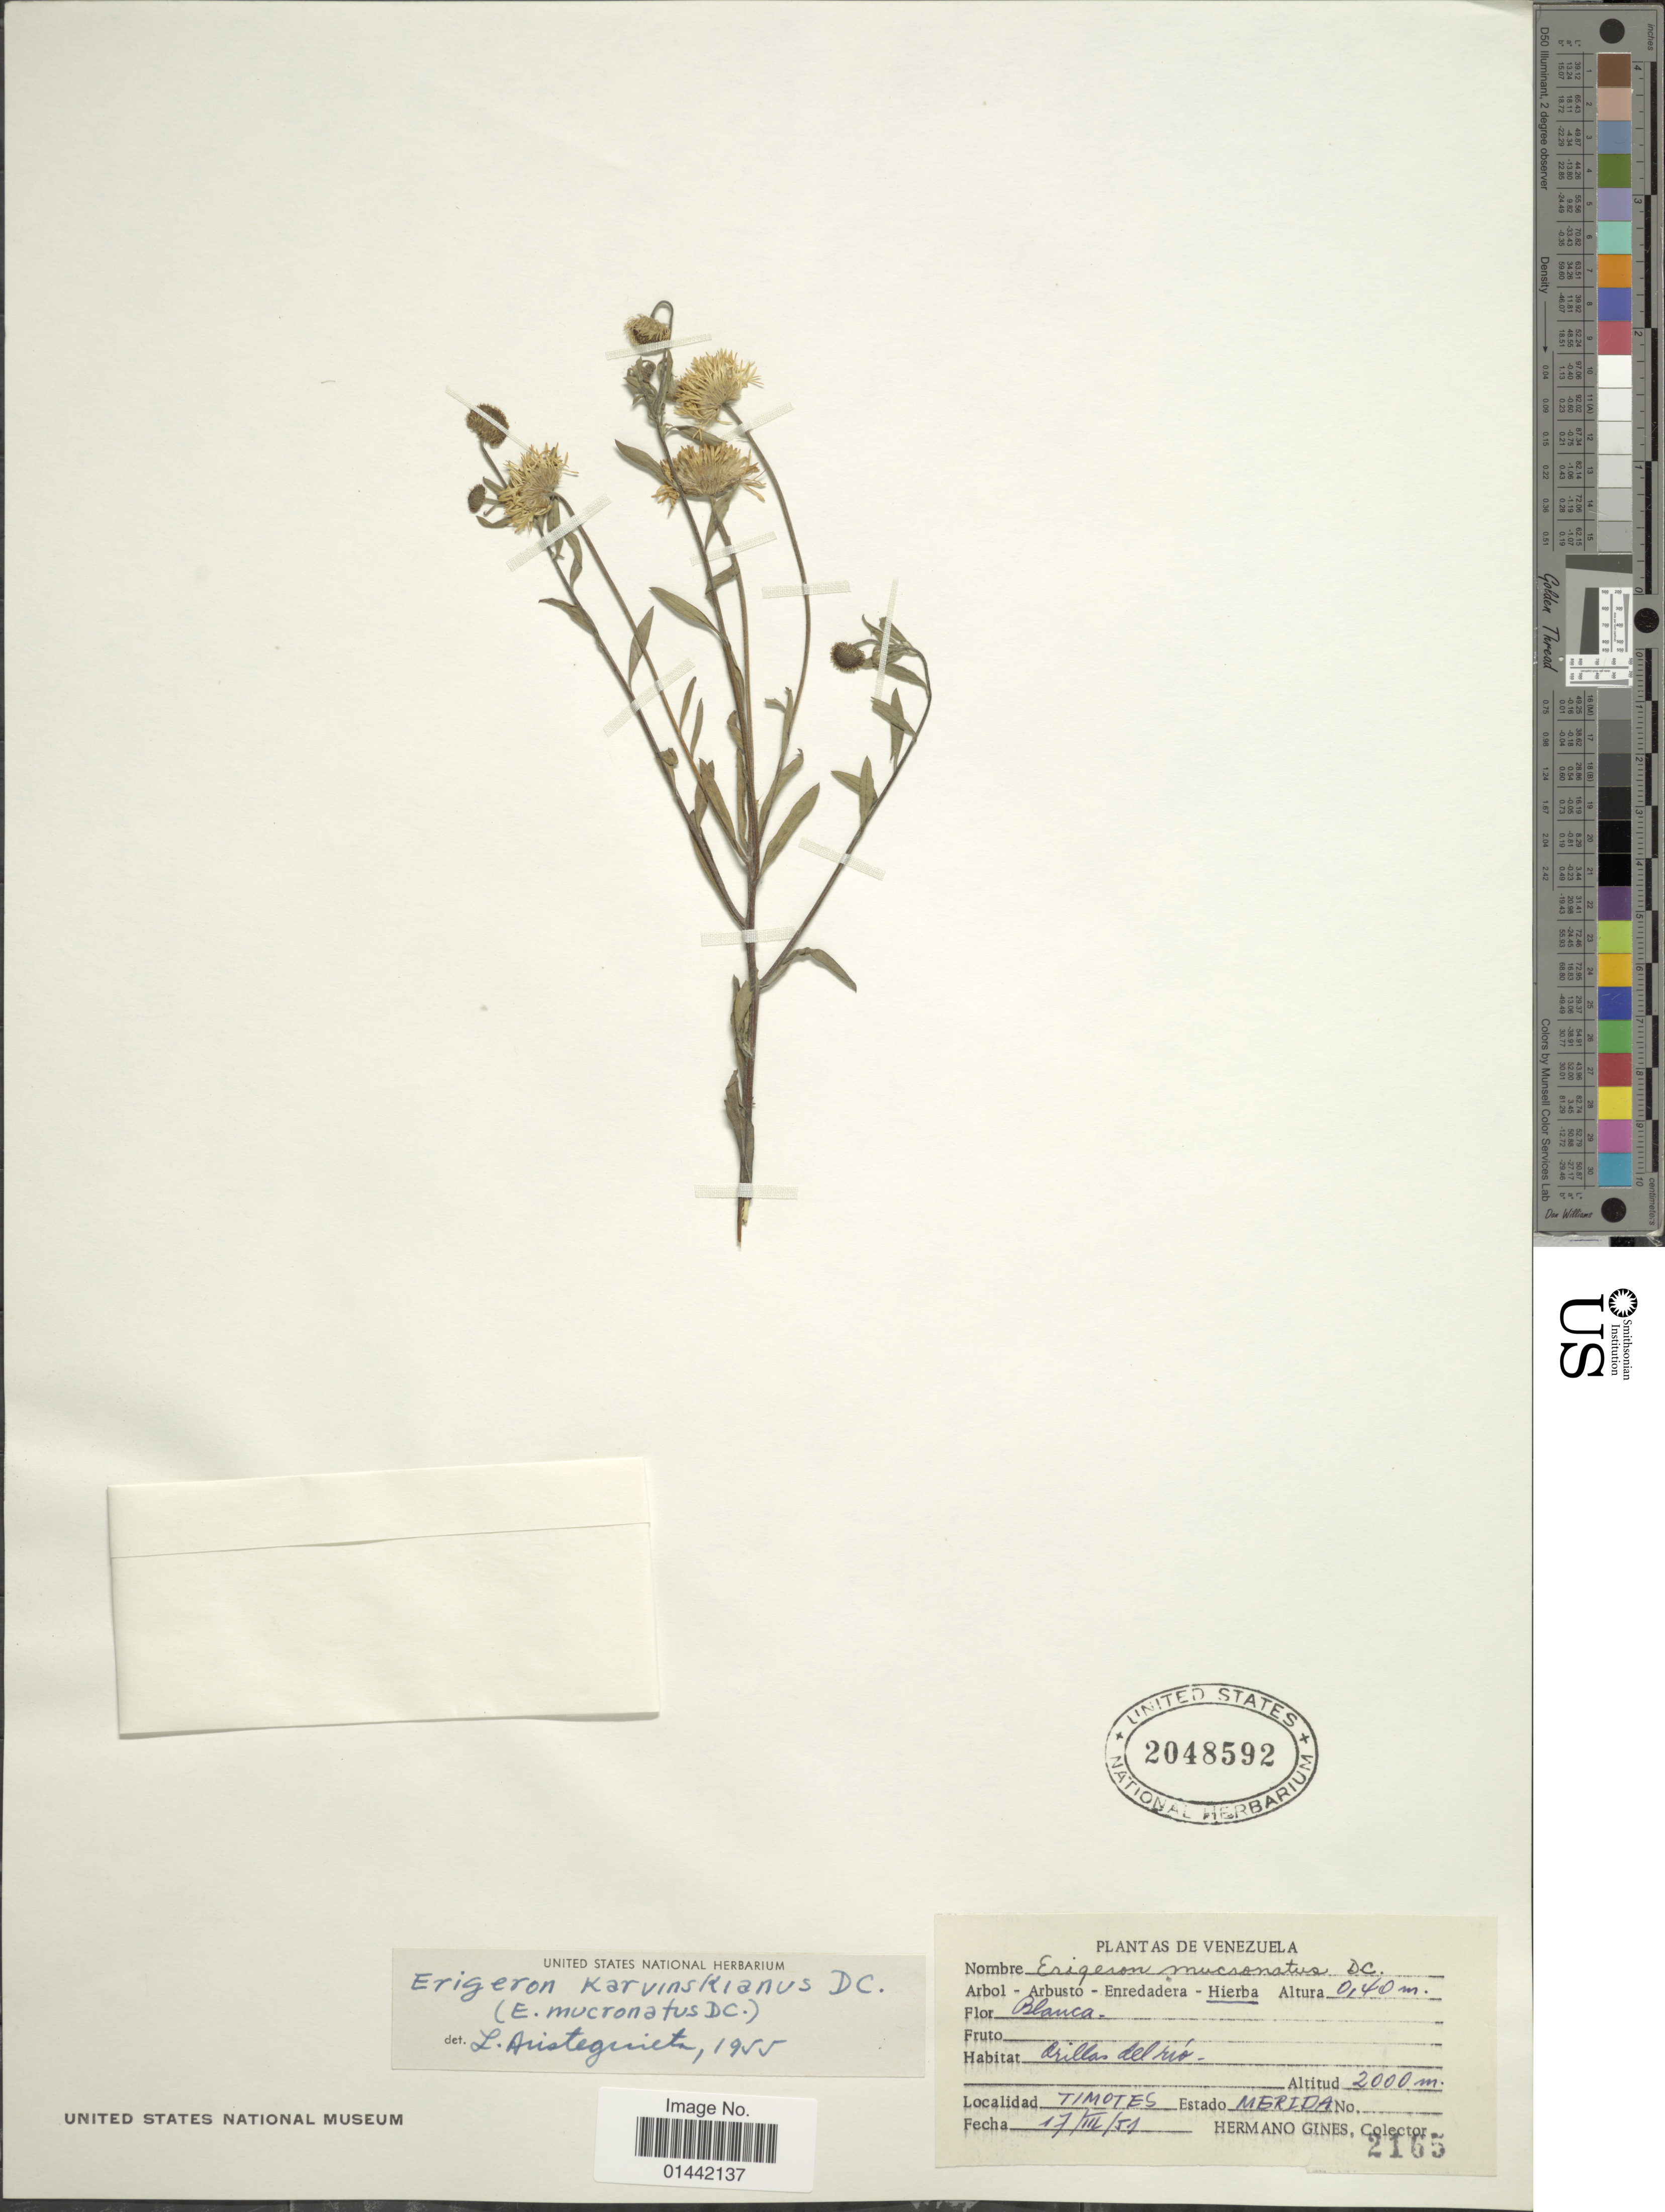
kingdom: Plantae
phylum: Tracheophyta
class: Magnoliopsida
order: Asterales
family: Asteraceae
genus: Erigeron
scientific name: Erigeron karvinskianus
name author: DC.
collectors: Bro. Gines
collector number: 2165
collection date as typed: Transcribed d/m/y: 17/3/51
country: Venezuela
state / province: Mérida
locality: Orillas del río, Timotes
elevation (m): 2000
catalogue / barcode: US 2048592